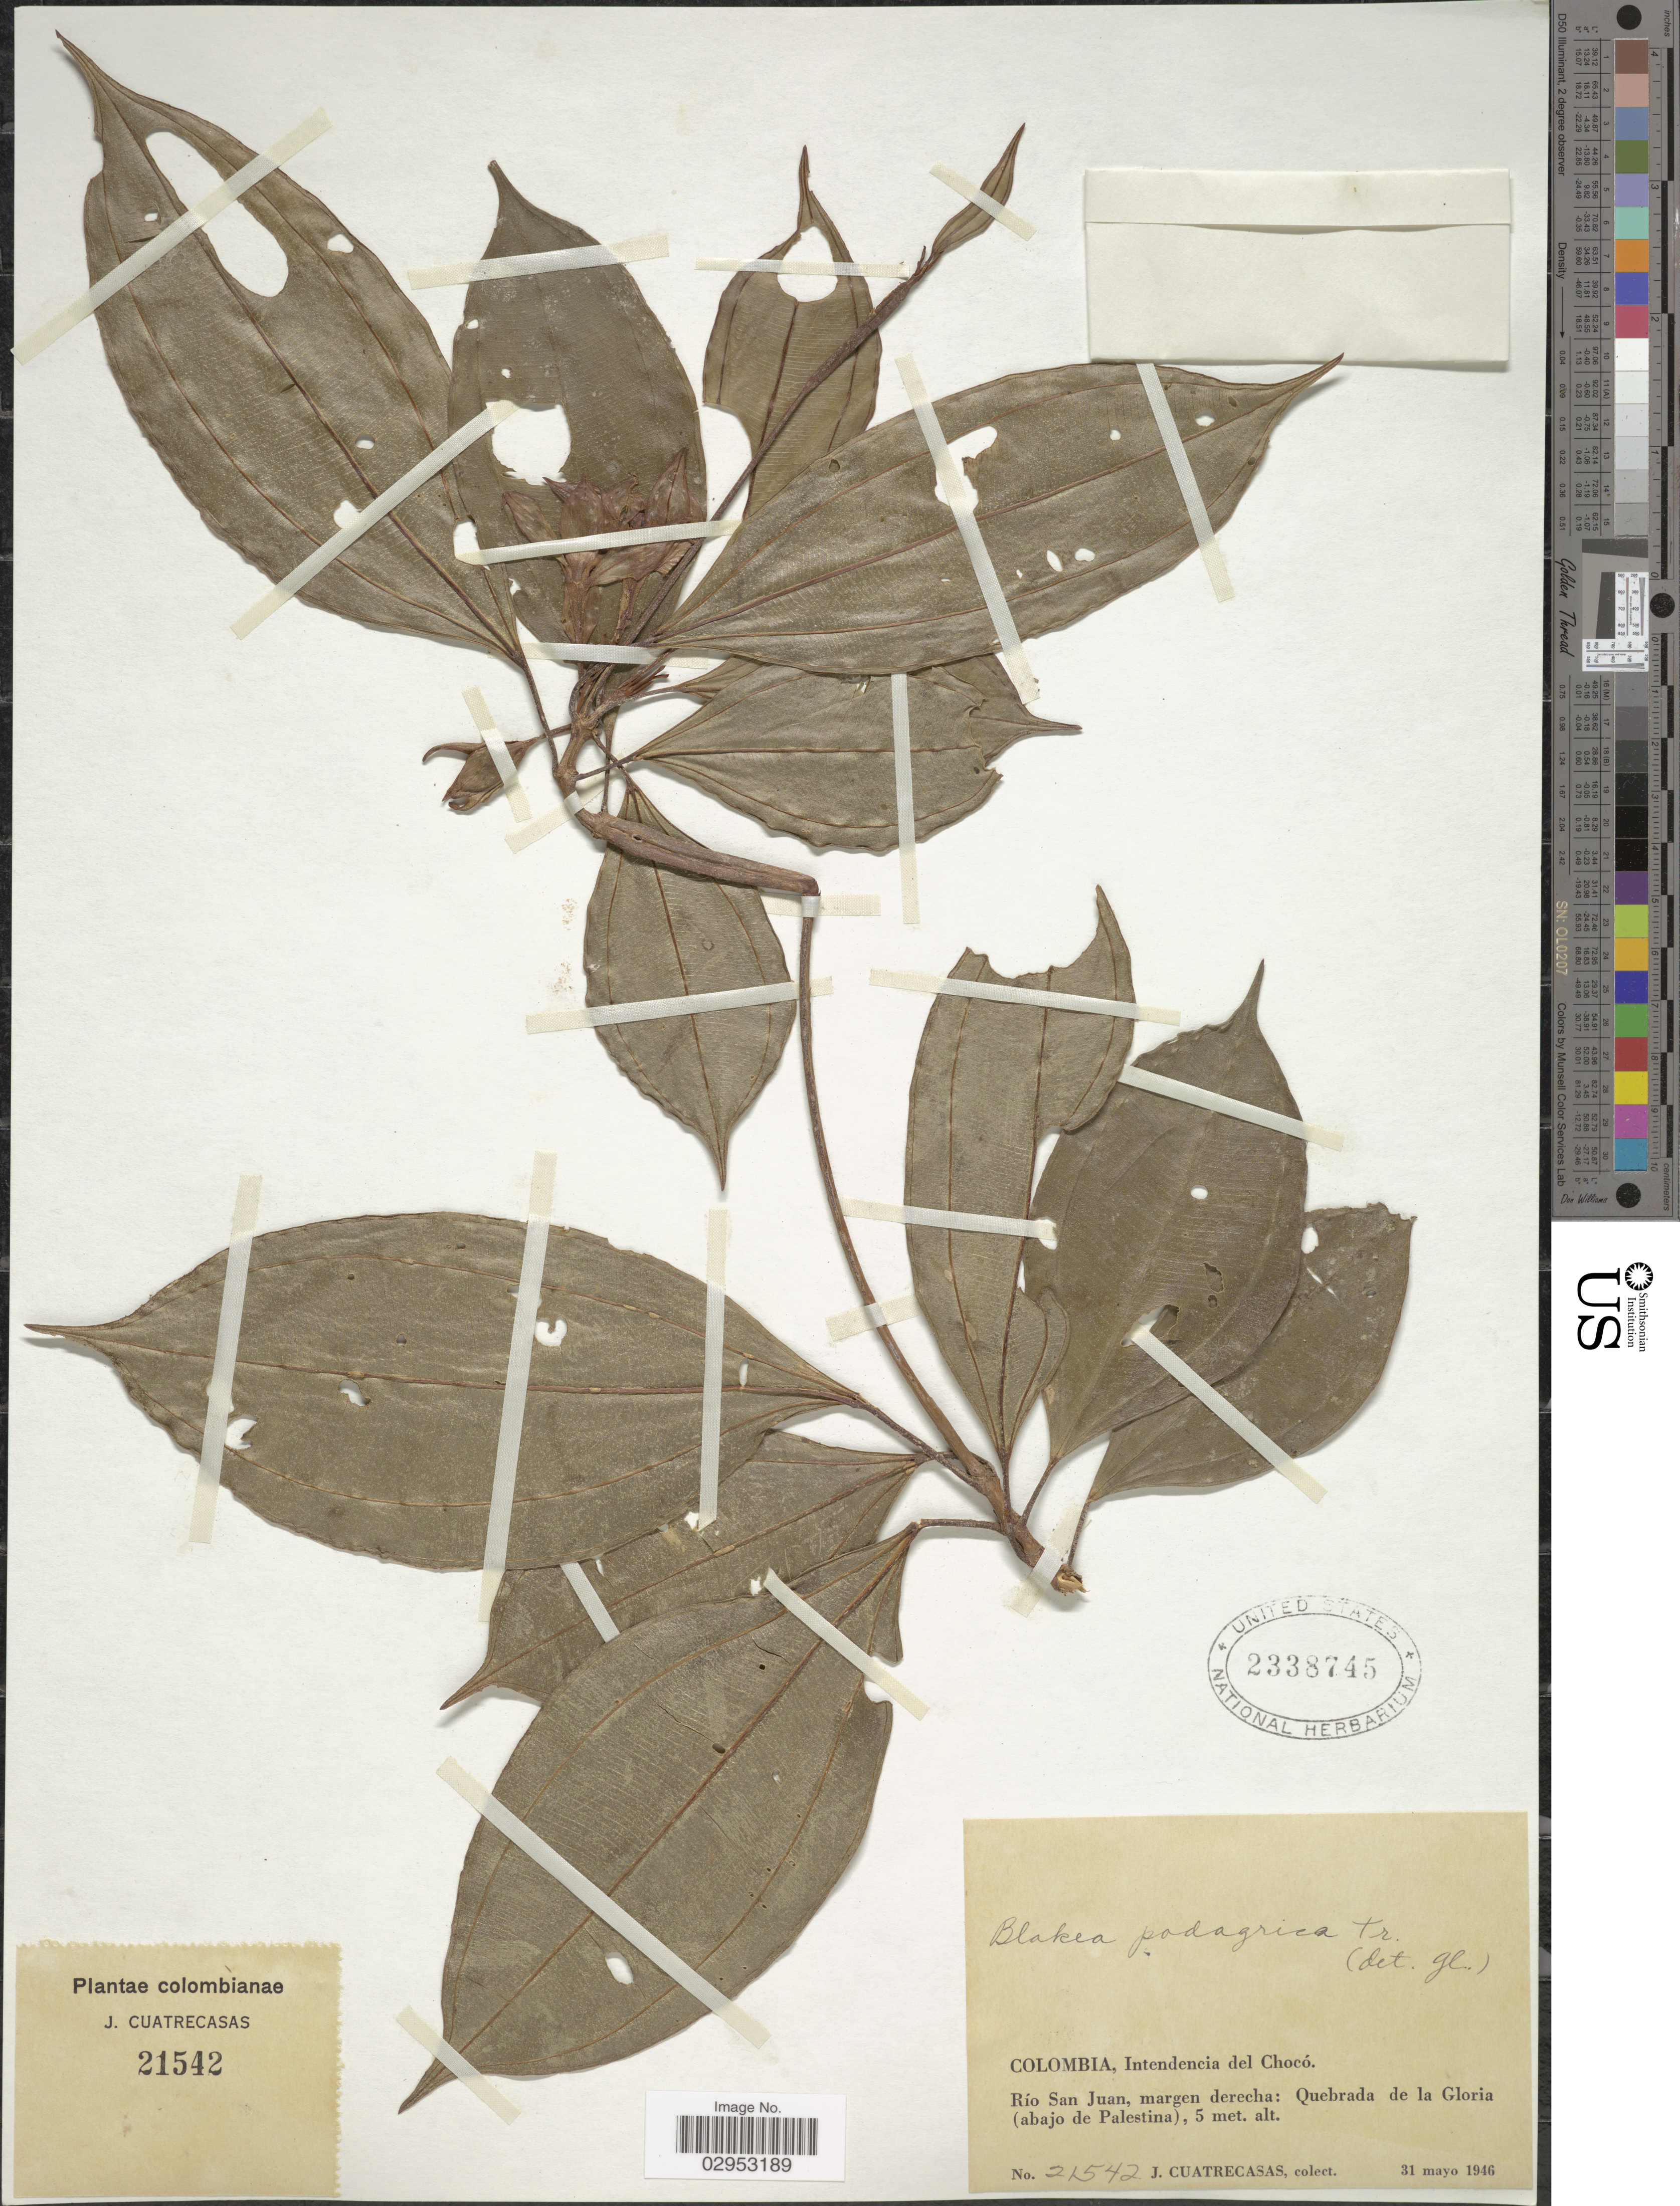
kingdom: Plantae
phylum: Tracheophyta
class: Magnoliopsida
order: Myrtales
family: Melastomataceae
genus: Blakea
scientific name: Blakea podagrica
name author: Triana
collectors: J. Cuatrecasas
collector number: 21542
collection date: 1946-05-31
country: Colombia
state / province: Chocó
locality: Intendencia del Chocó. Río San Juan, margen derecha: Quebrada de la Gloria (abajo de Palestina).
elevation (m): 5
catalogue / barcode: US 2338745